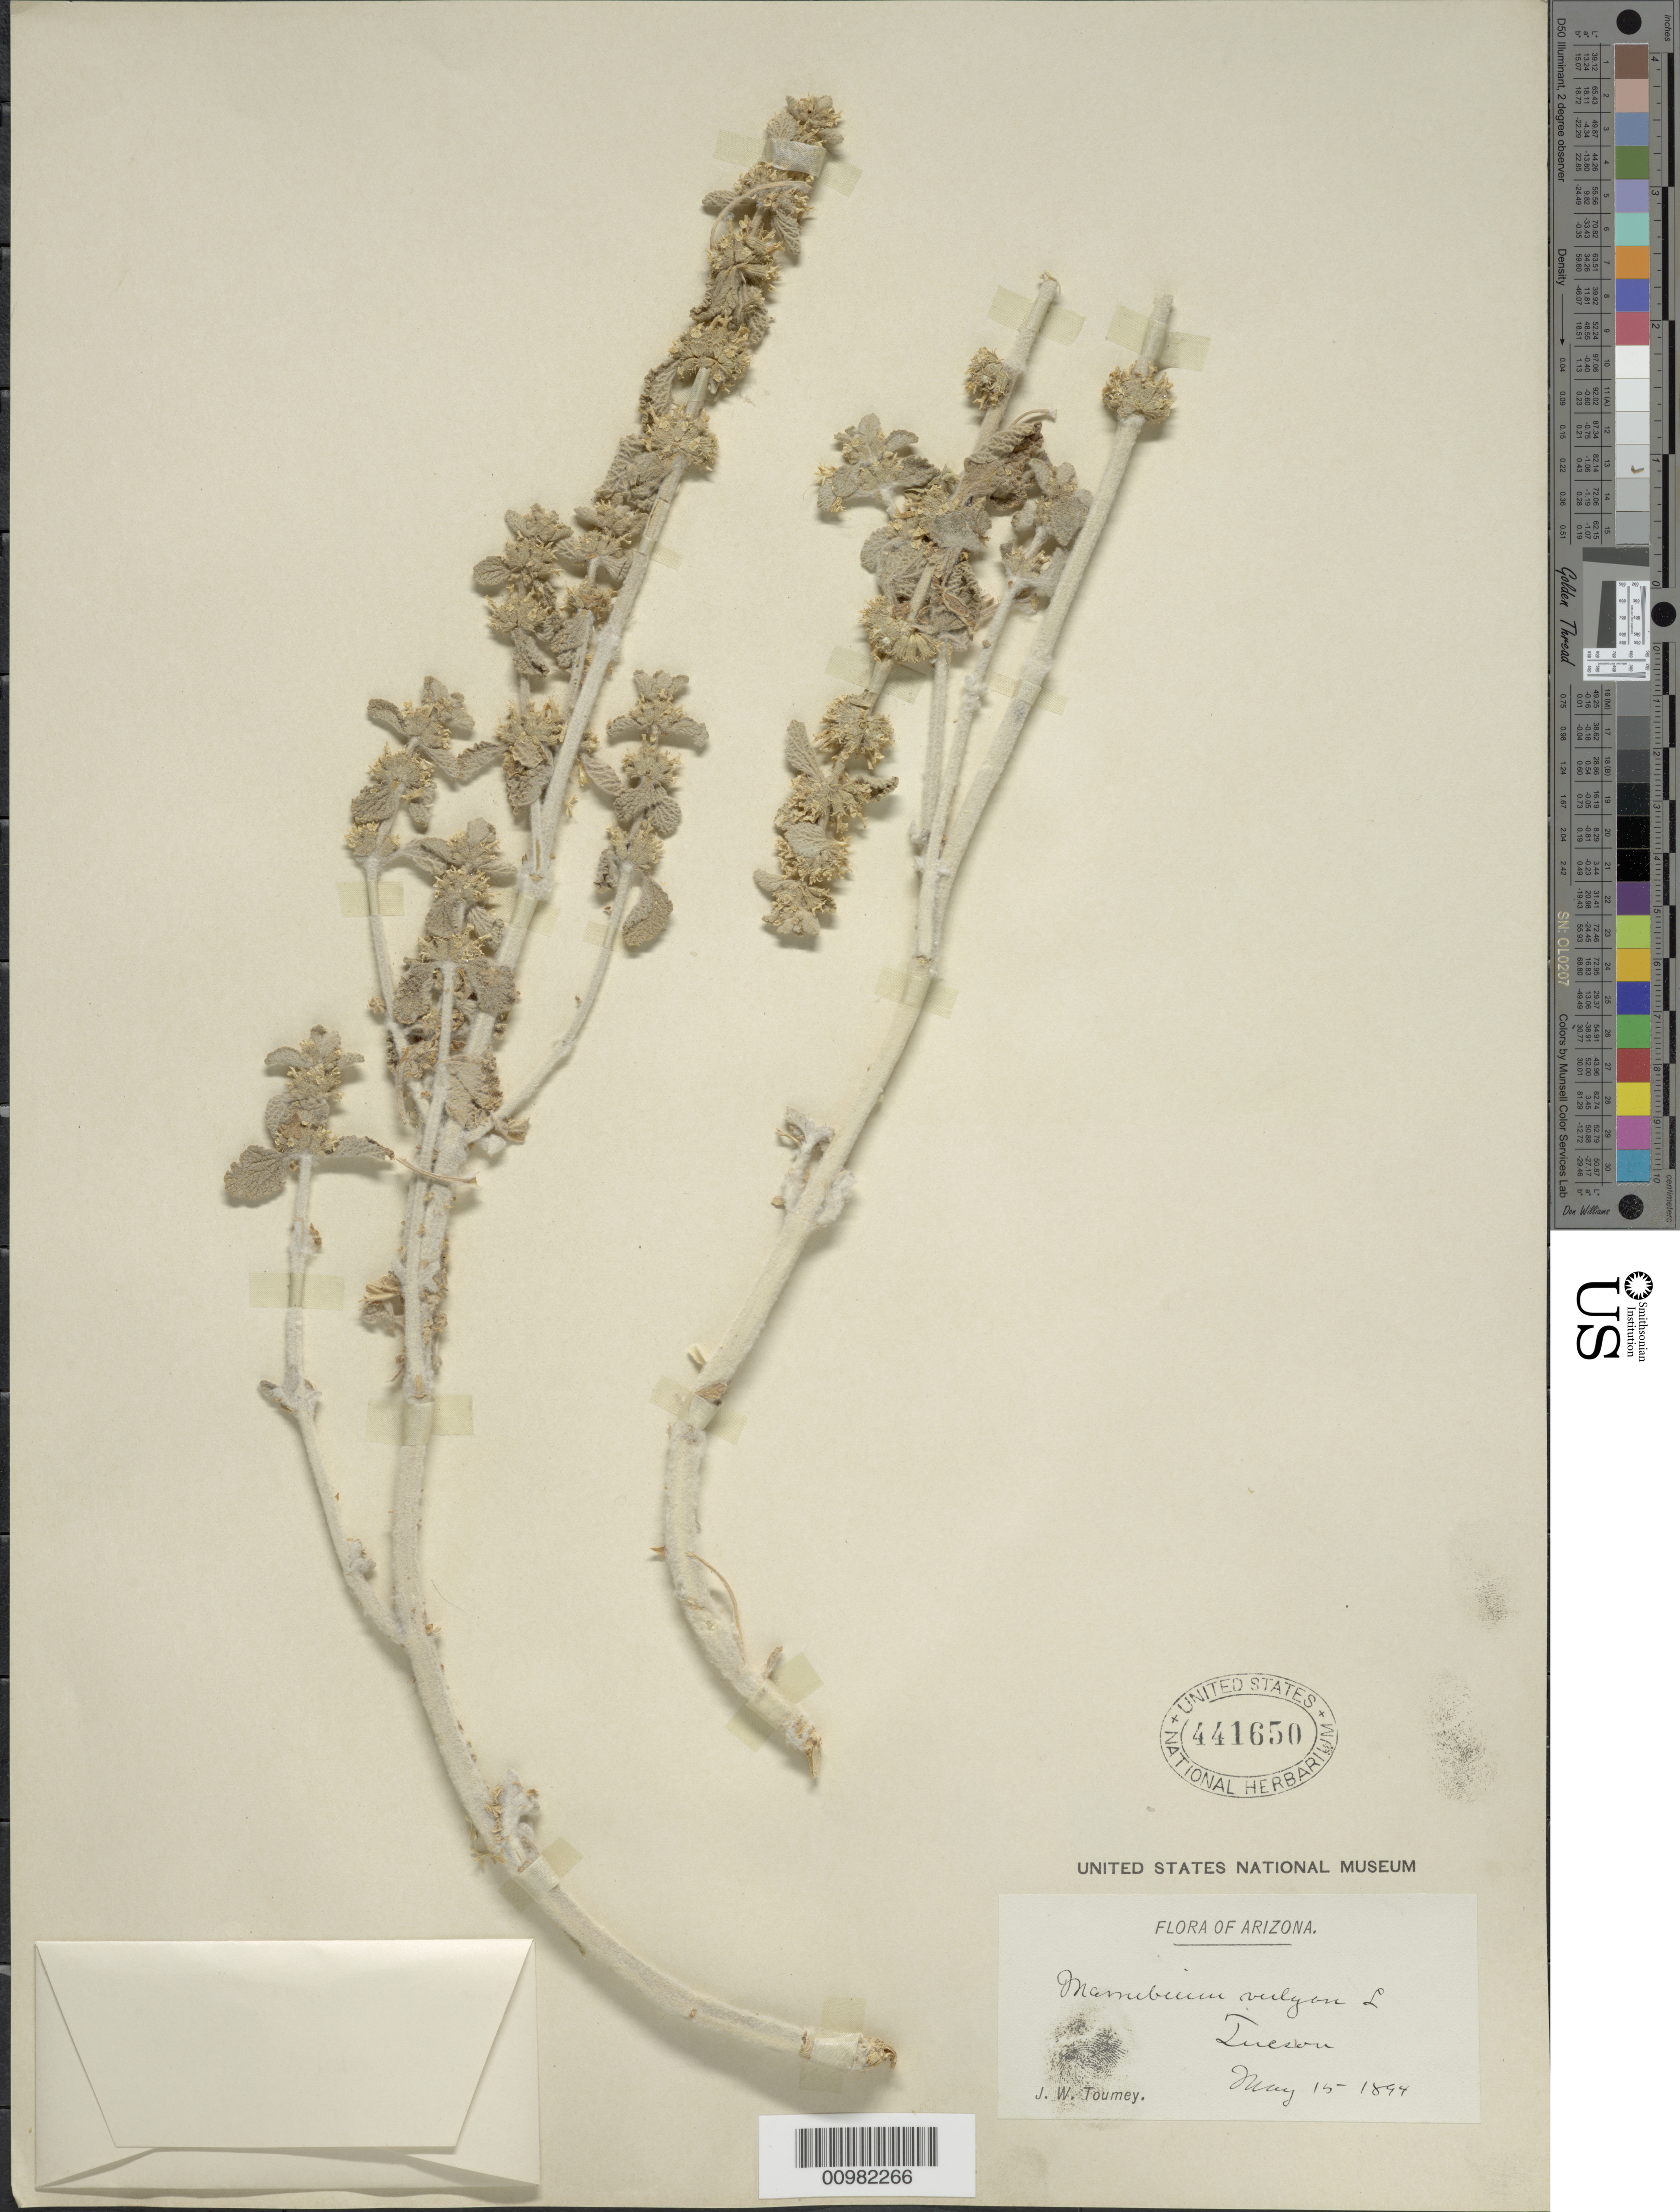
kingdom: Plantae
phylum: Tracheophyta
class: Magnoliopsida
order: Lamiales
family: Lamiaceae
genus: Marrubium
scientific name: Marrubium vulgare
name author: L.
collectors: J. W. Toumey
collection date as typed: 15 May 1894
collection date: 1894-05-15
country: United States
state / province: Arizona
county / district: Pima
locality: Tucson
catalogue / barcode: US 441650